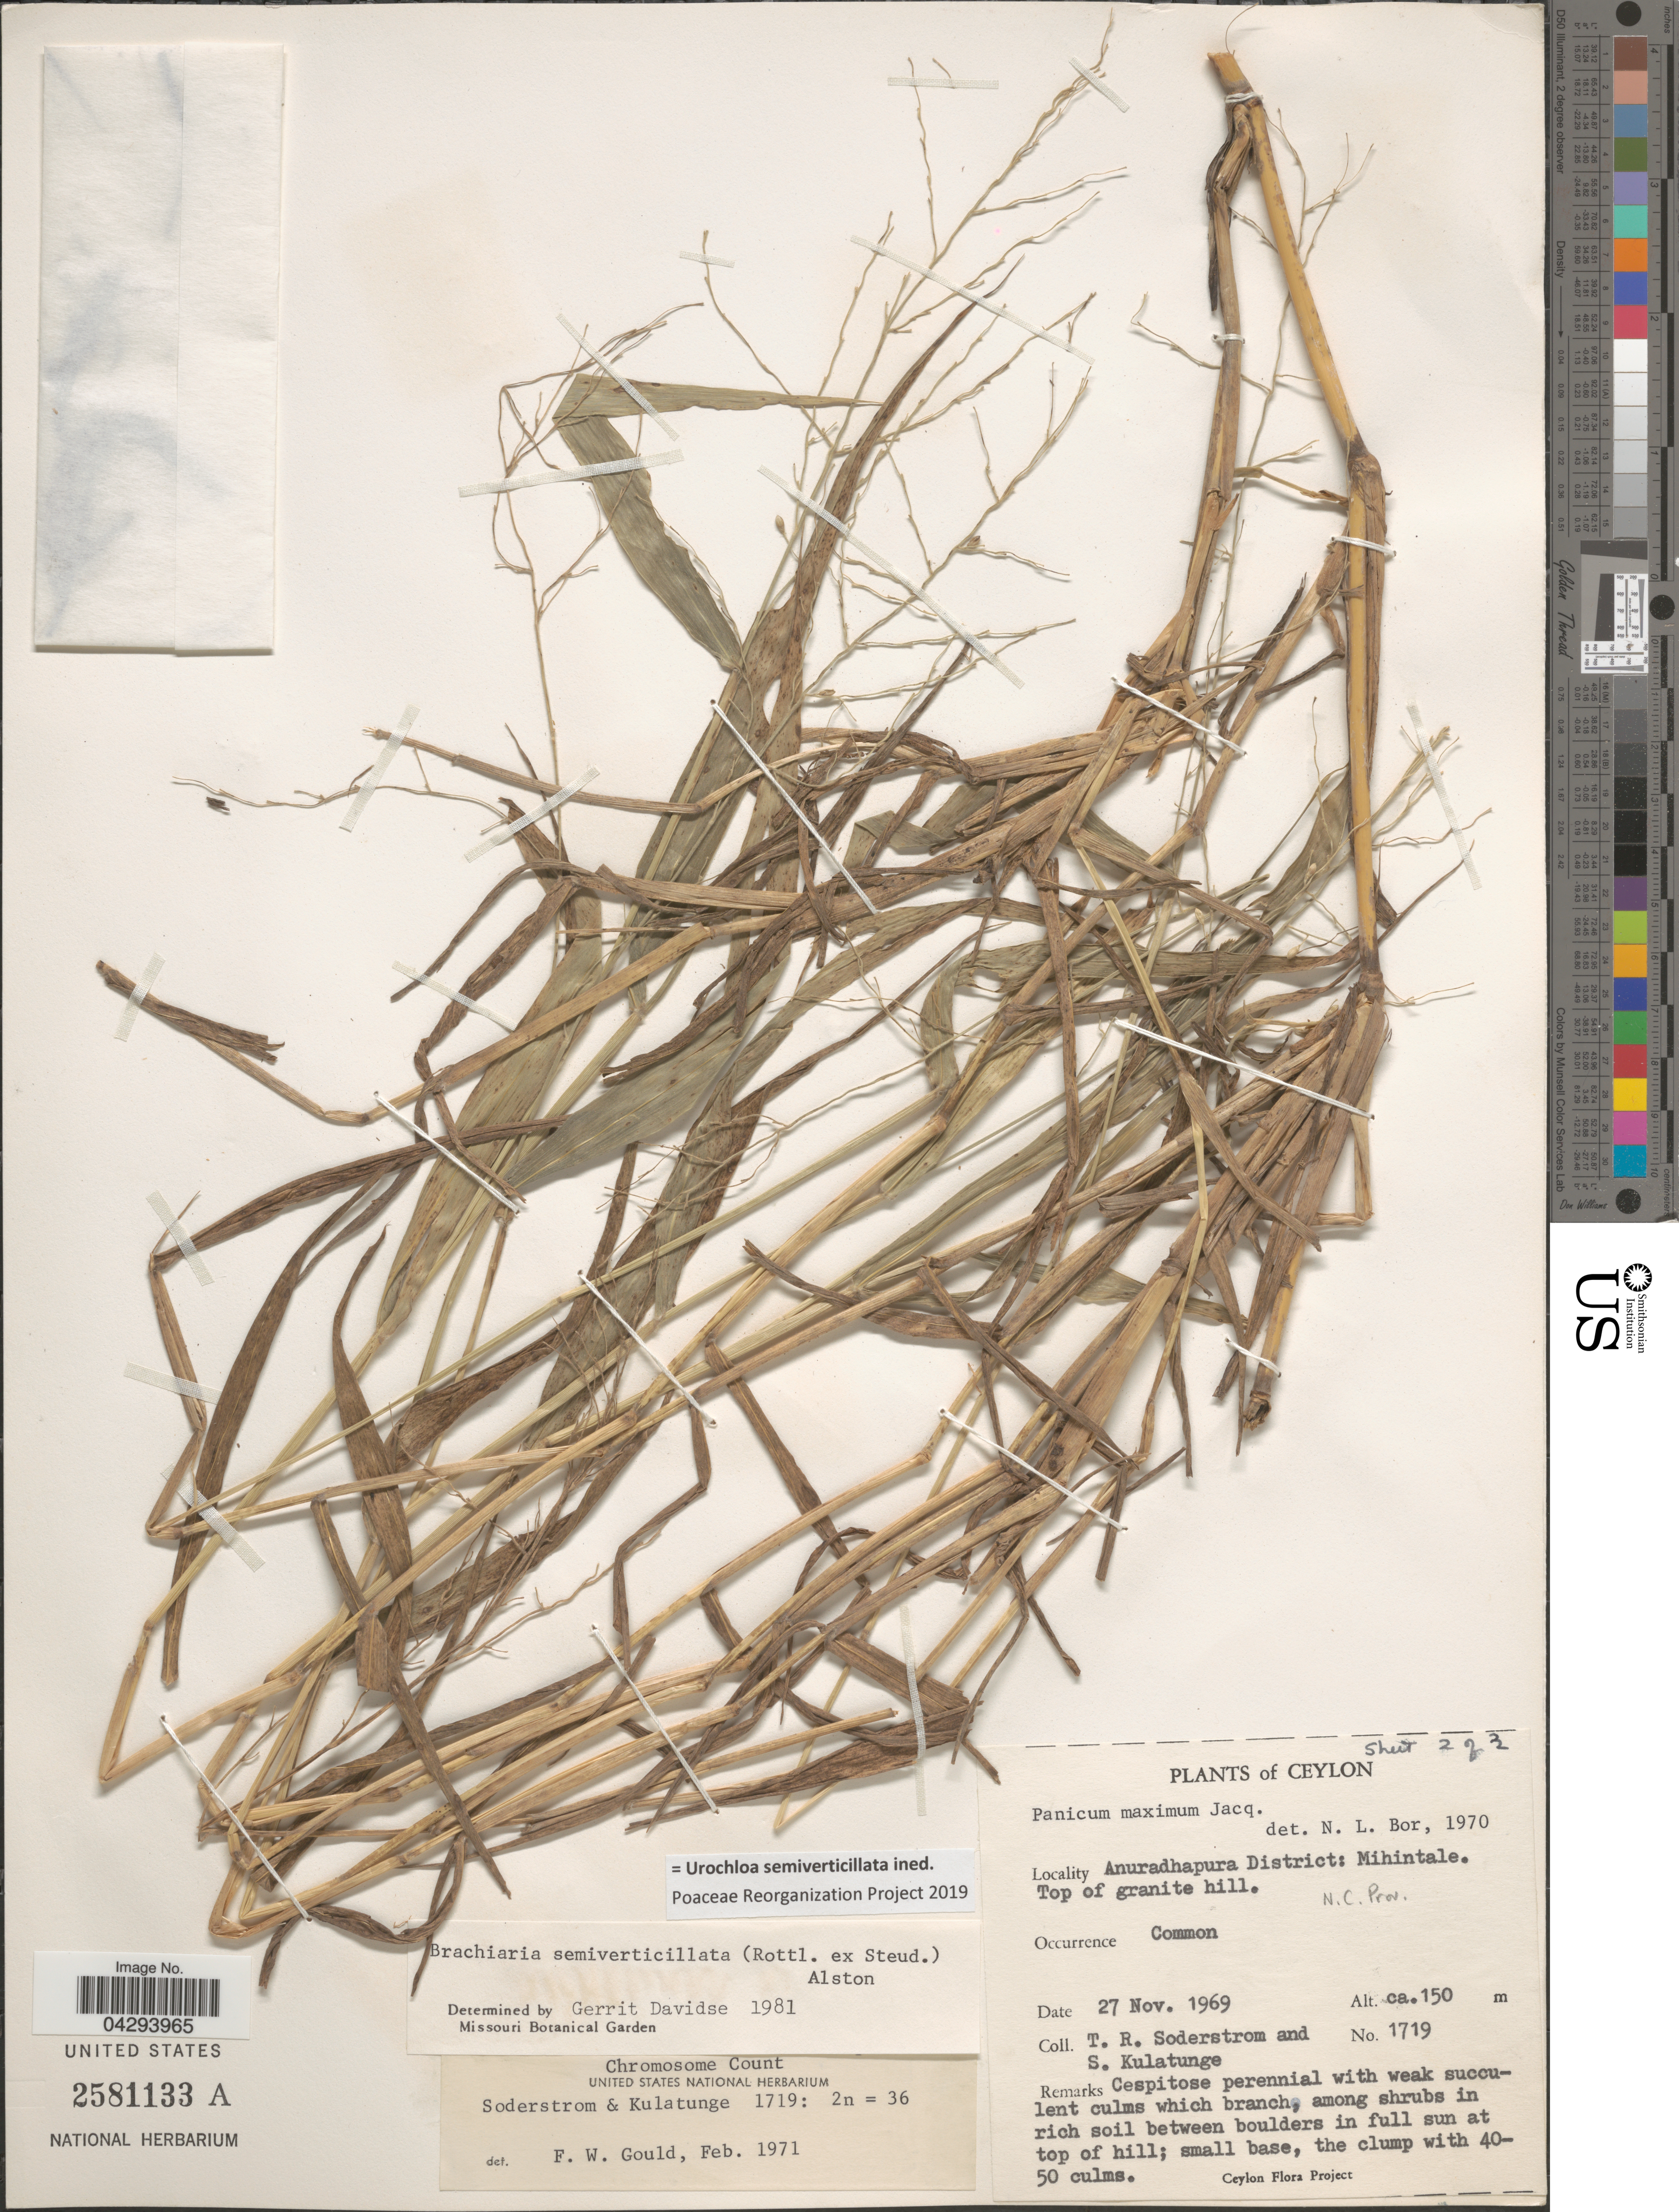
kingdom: Plantae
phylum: Tracheophyta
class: Liliopsida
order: Poales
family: Poaceae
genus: Urochloa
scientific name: Urochloa semiverticillata ined.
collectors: T. R. Soderstrom & S. Kulatunge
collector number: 1719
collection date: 1969-11-27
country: Sri Lanka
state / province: North Central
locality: Ceylon. Anuradhapura District: Mihintale. Top of granite hill.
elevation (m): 150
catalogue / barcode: US 2581133A